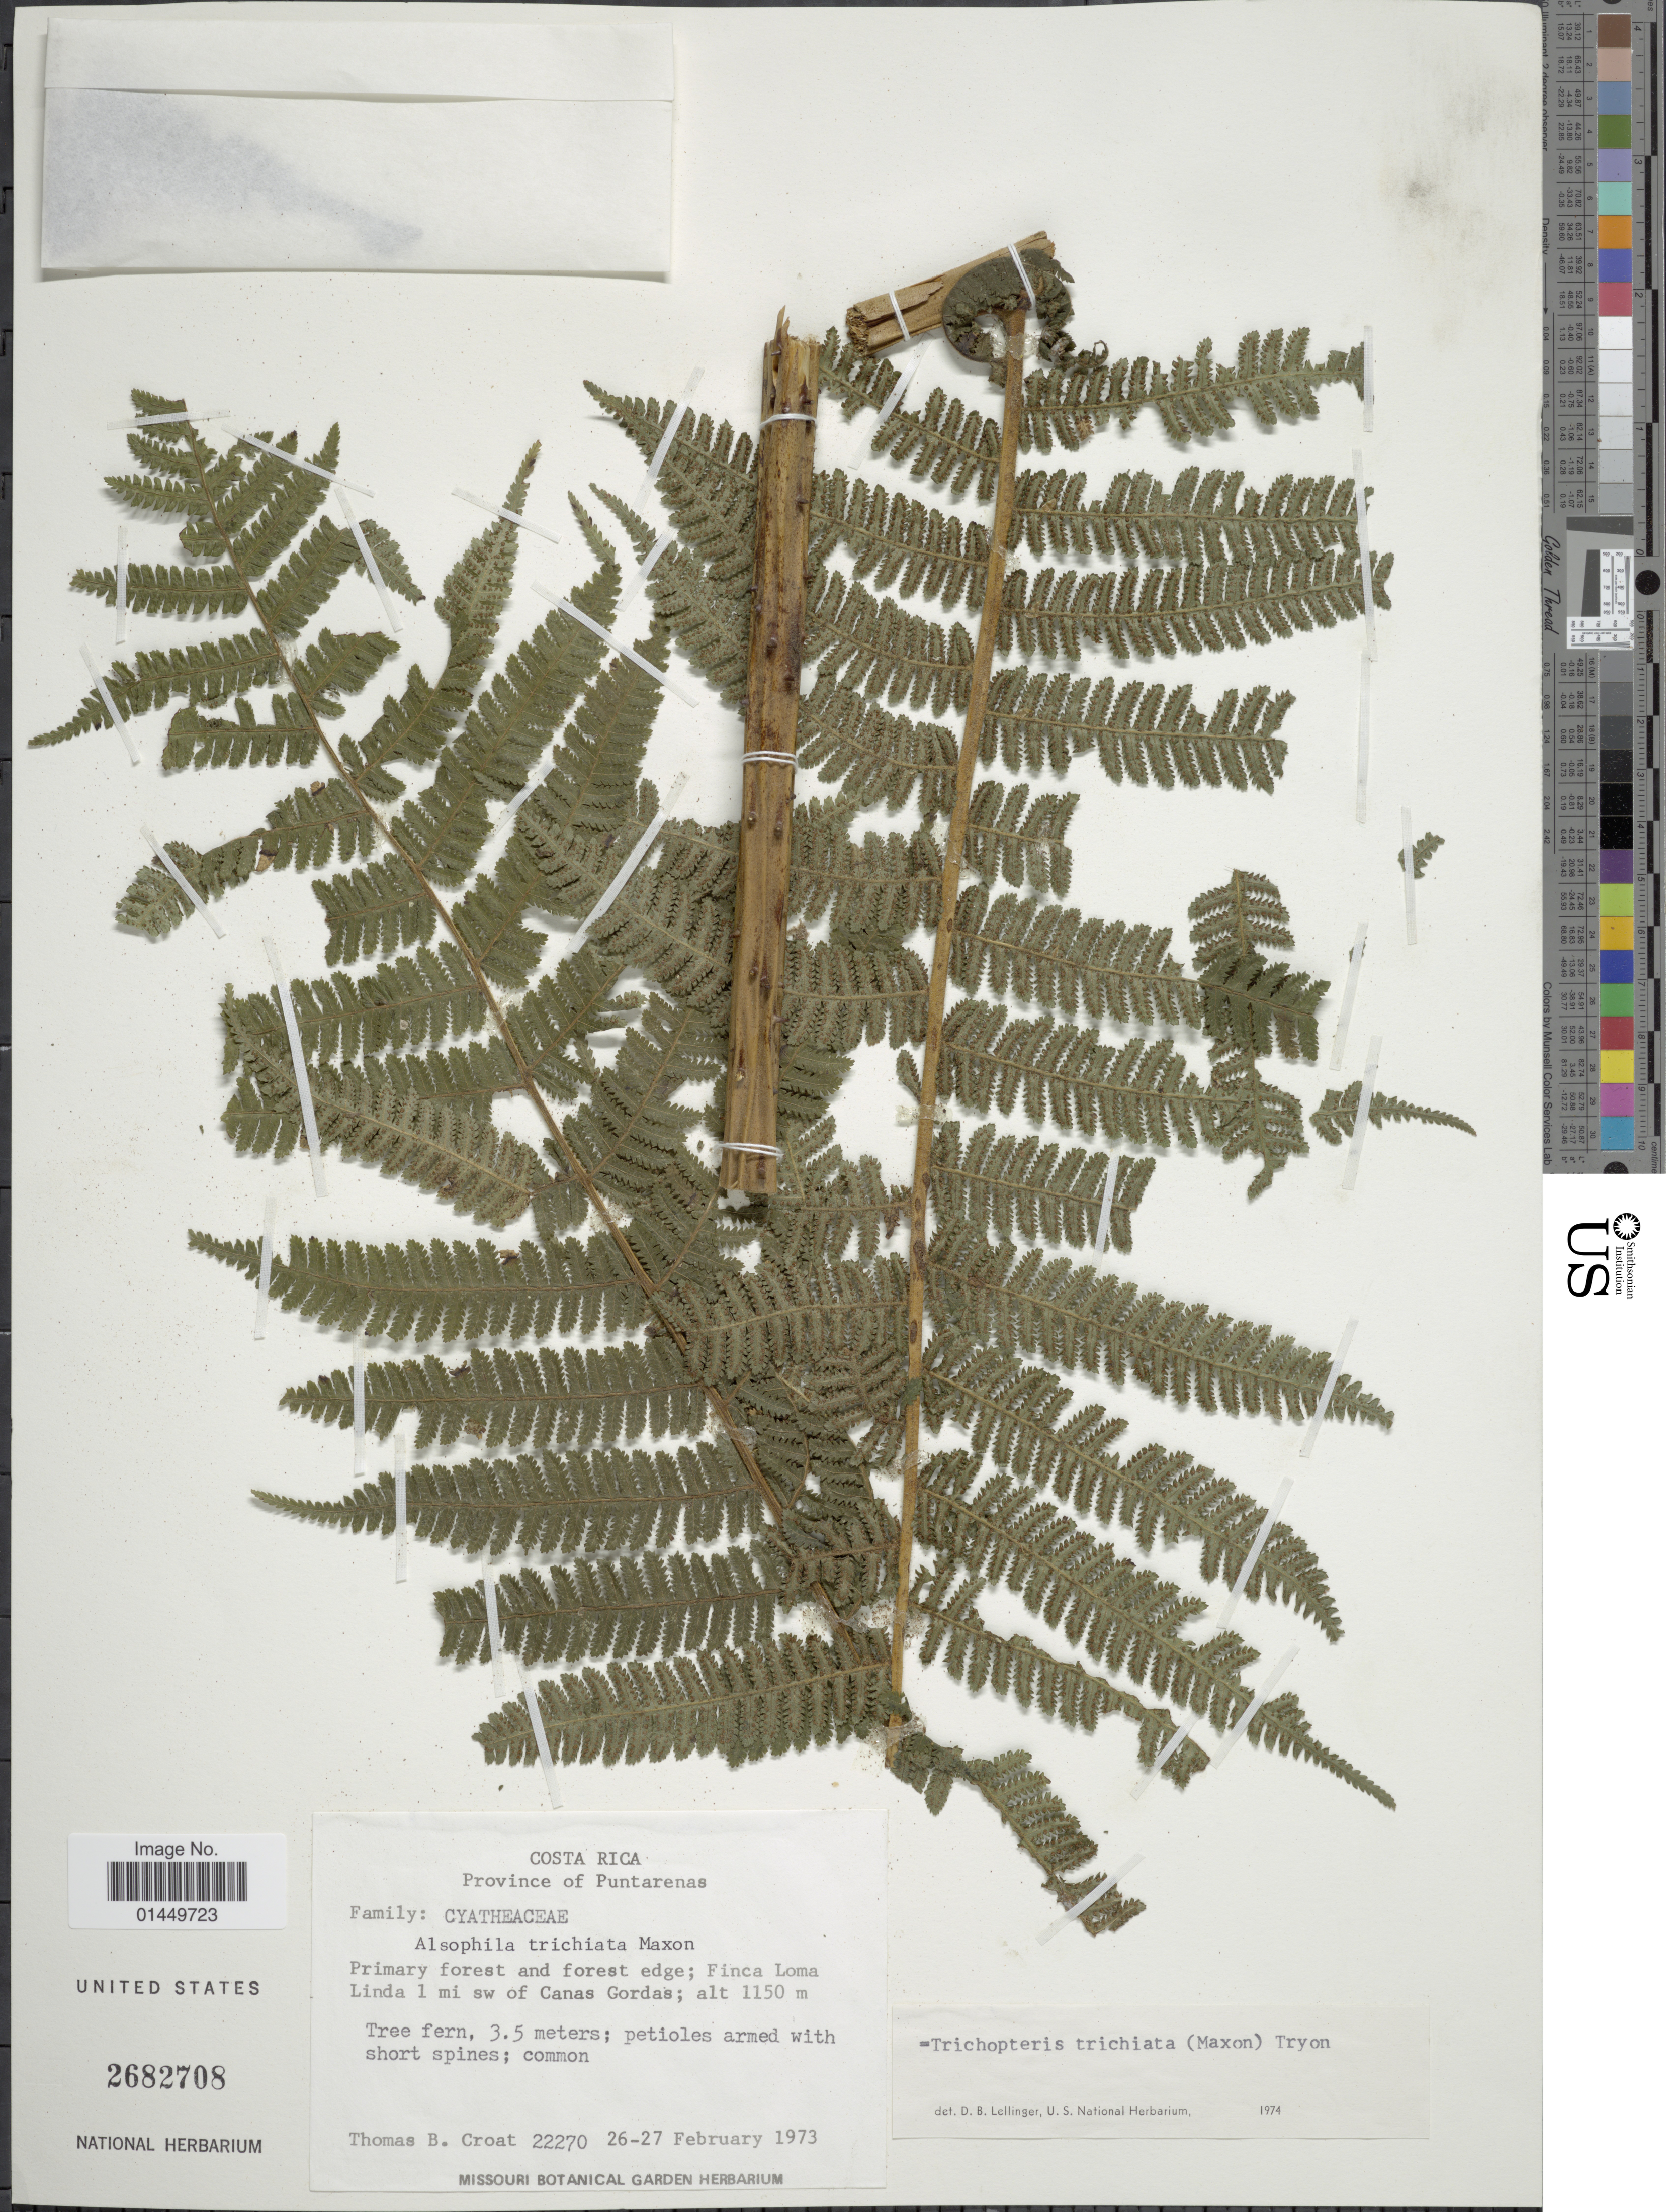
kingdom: Plantae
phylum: Tracheophyta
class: Polypodiopsida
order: Cyatheales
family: Cyatheaceae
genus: Cyathea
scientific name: Cyathea trichiata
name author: (Maxon) Domin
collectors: T. B. Croat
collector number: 22270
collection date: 1973-02-26/1973-02-27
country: Costa Rica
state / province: Puntarenas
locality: Province of Puntarenas, Primary forest and forest edge, Finca Loma Linda 1 mi sw of Canas Gordas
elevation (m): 1150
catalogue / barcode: US 2682708